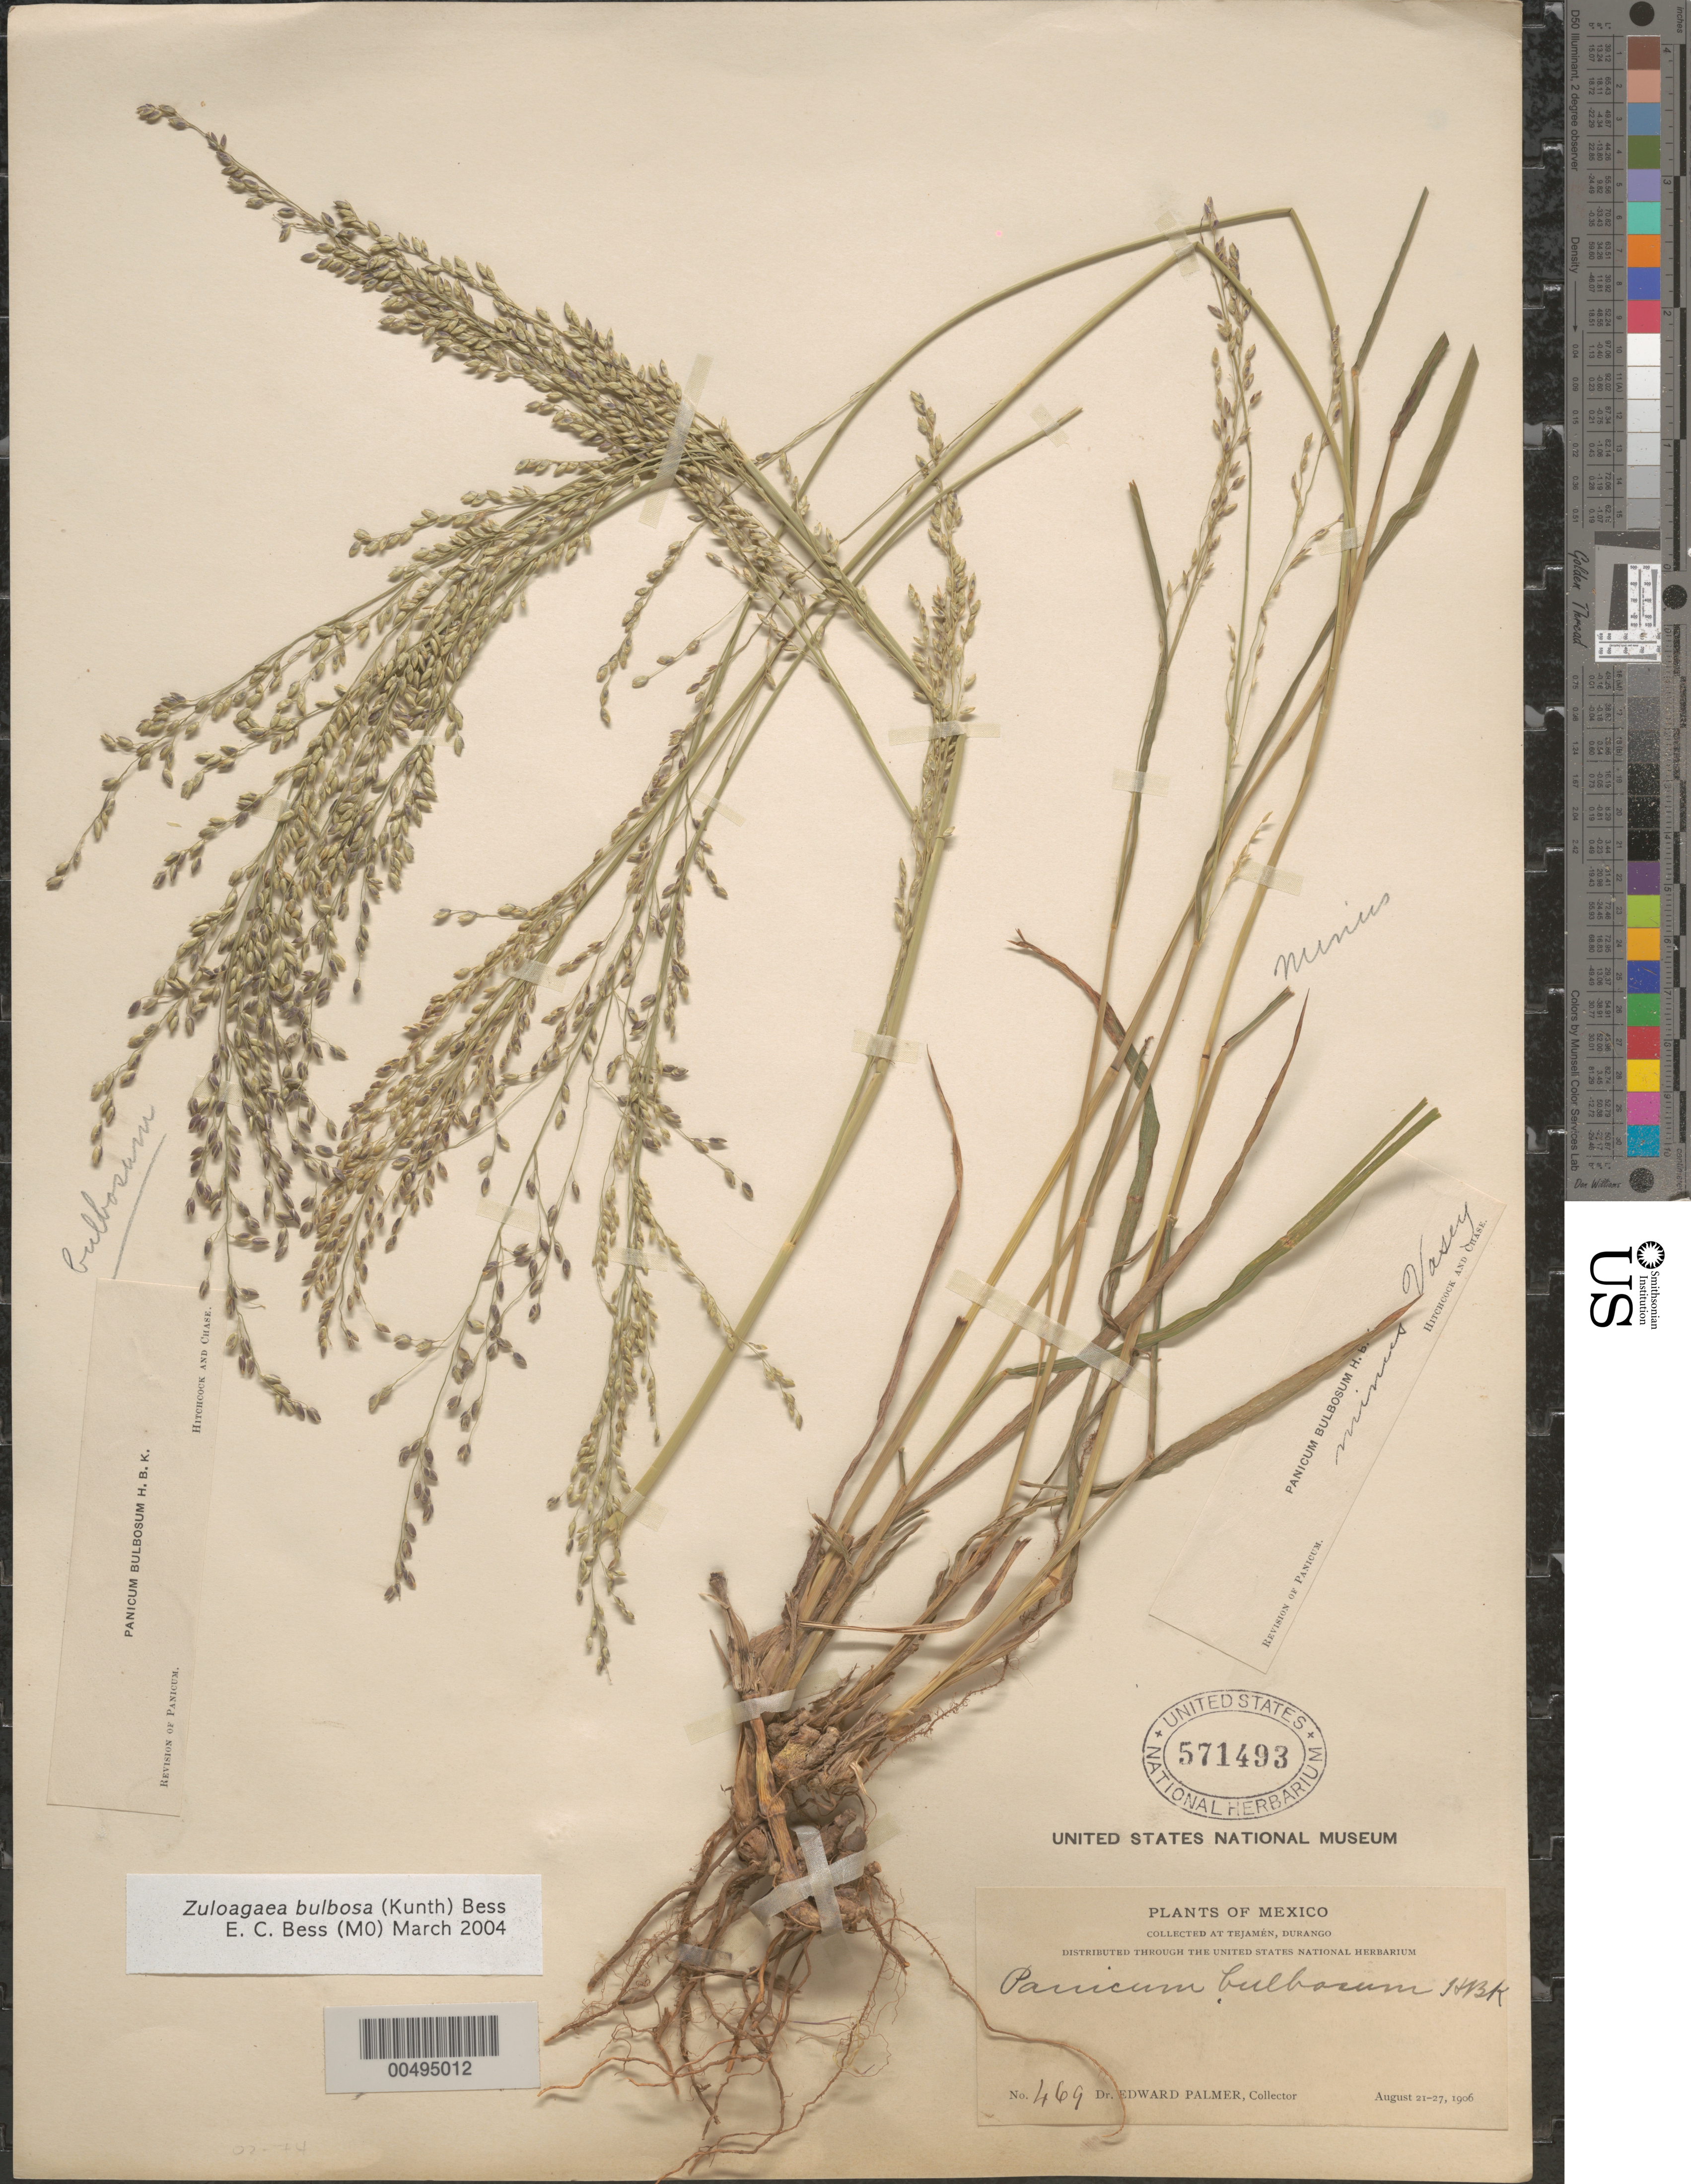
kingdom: Plantae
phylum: Tracheophyta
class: Liliopsida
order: Poales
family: Poaceae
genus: Panicum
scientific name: Panicum bulbosum subsp. sciaphilum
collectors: E. Palmer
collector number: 469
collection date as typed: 21 Aug 1906 to 27 Aug 1906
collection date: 1906-08-21/1906-08-27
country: Mexico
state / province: Durango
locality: At Tejam‚n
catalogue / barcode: US 571493